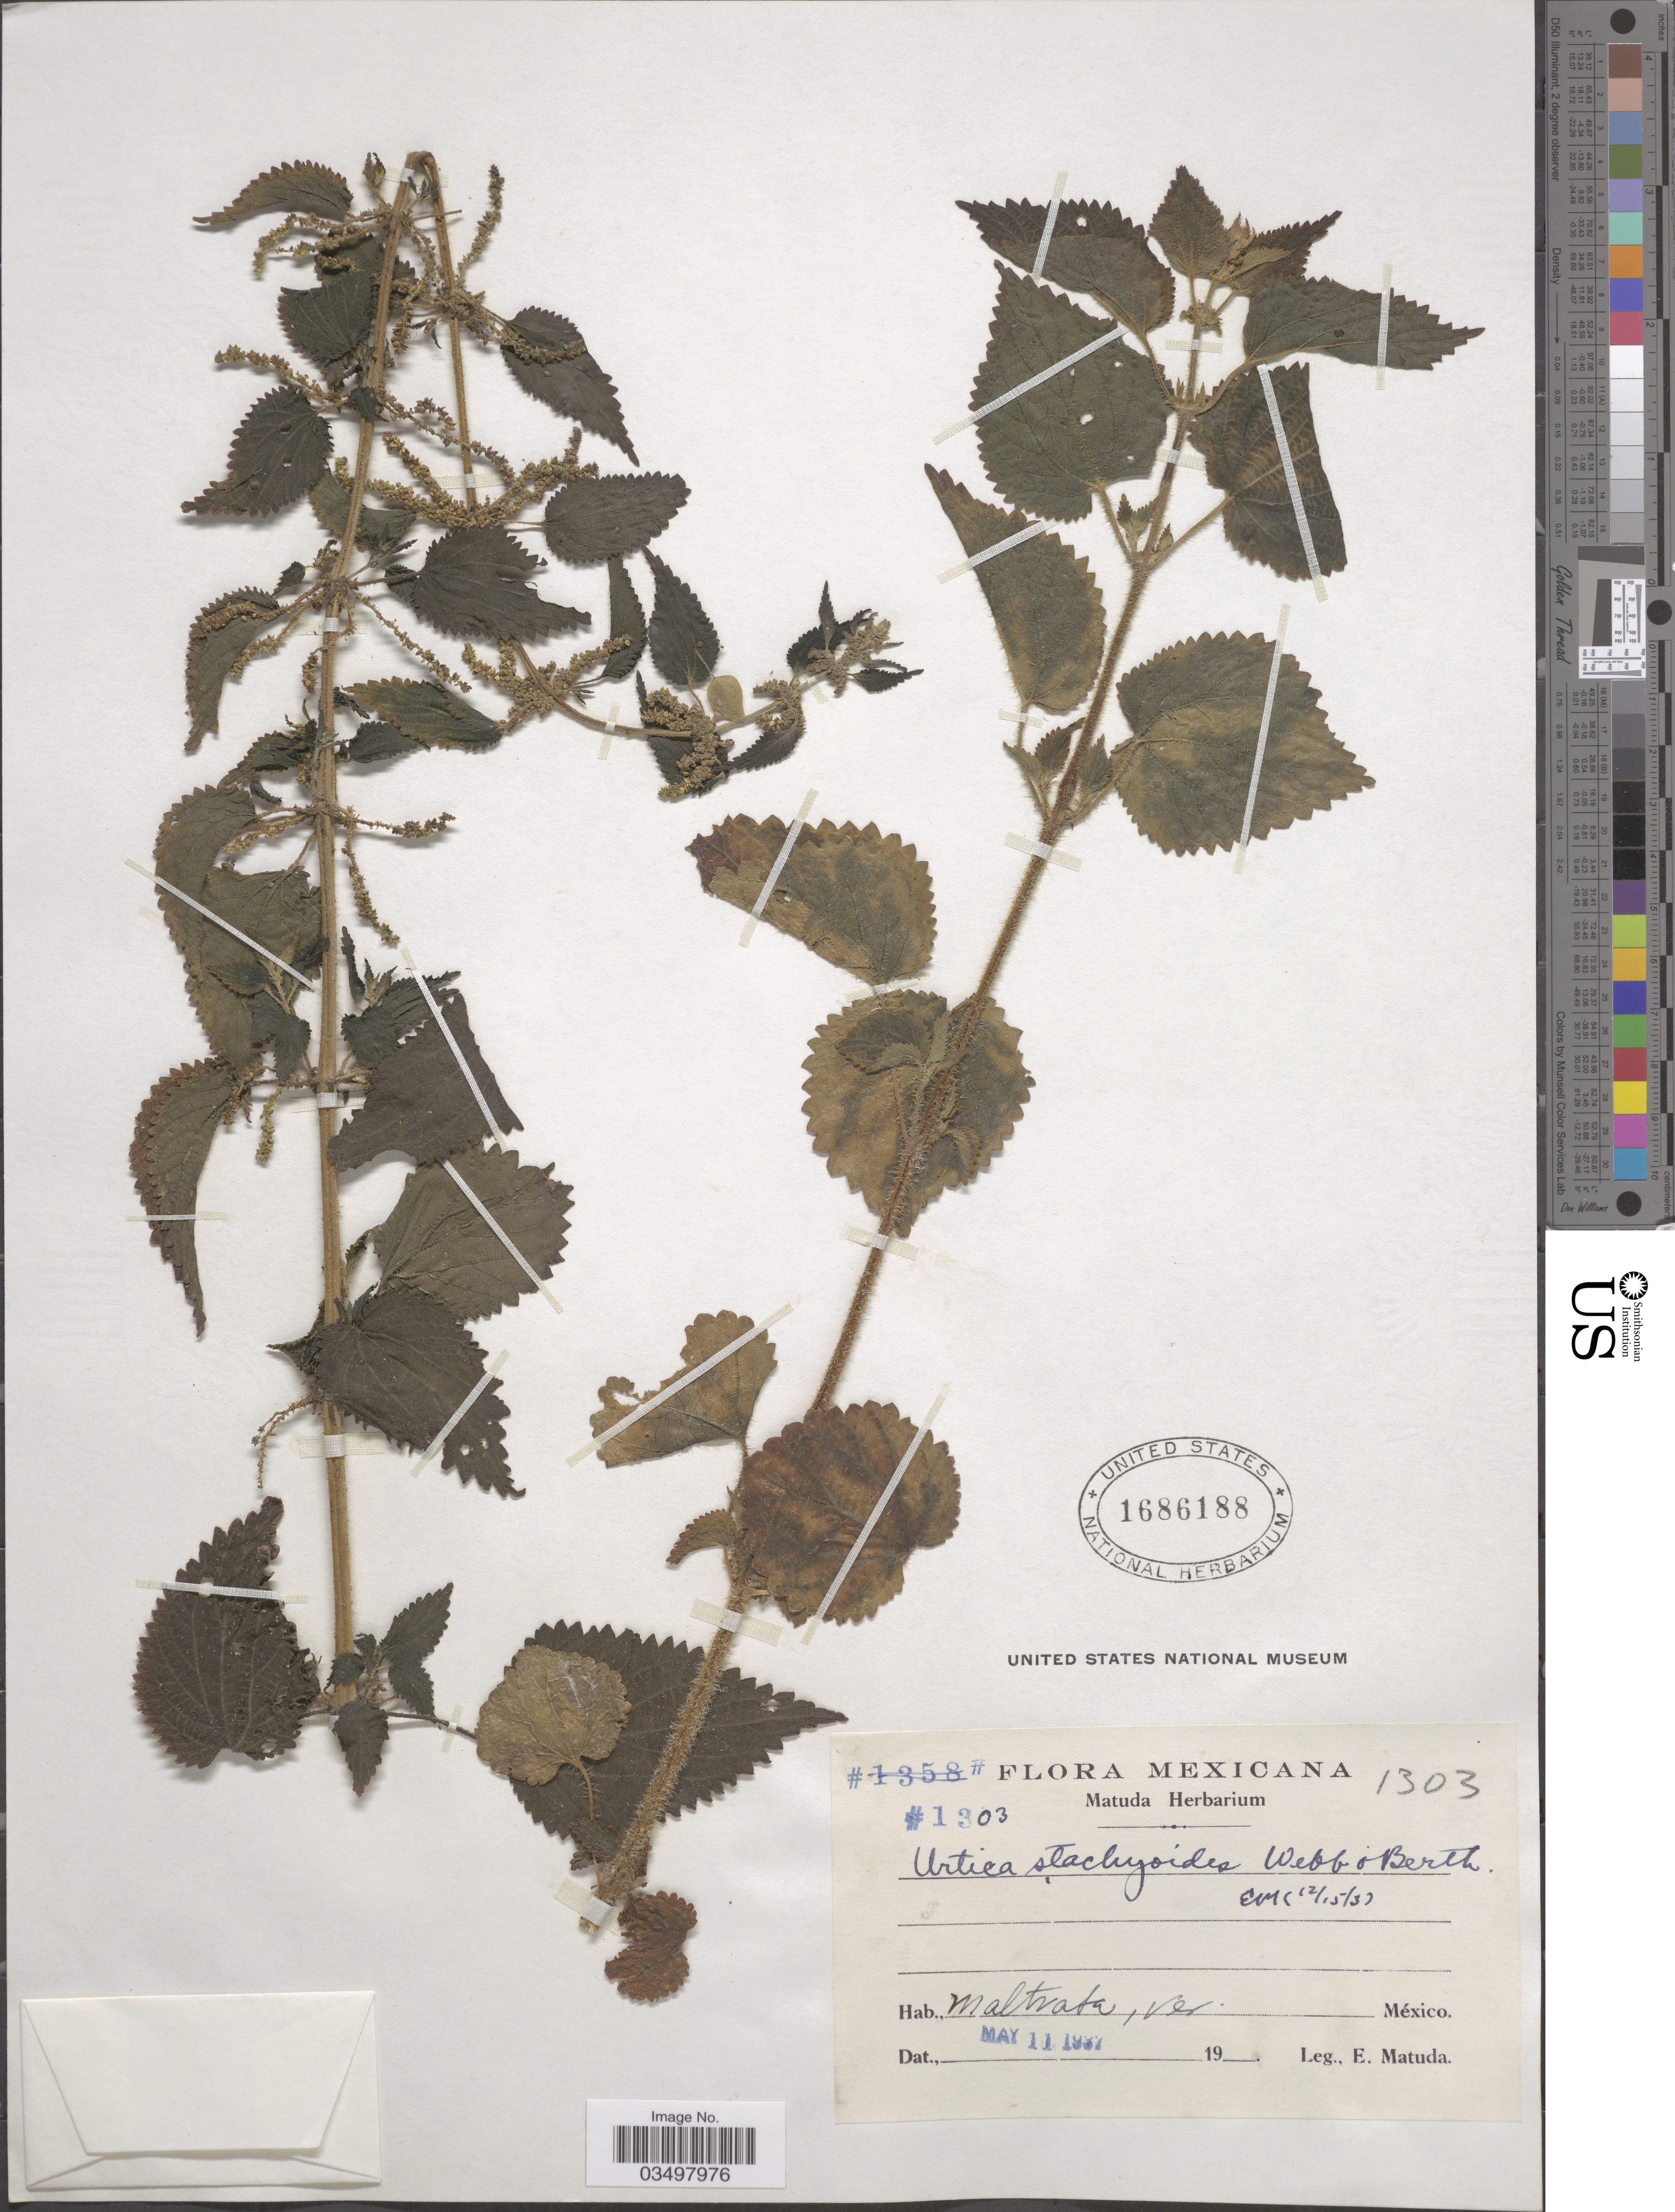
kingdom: Plantae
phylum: Tracheophyta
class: Magnoliopsida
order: Rosales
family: Urticaceae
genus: Urtica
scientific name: Urtica stachyoides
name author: Webb & Berthel.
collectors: E. Matuda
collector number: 1303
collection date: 1937-05-11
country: Mexico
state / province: Veracruz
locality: Maltrata, Ver.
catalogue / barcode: US 1686188